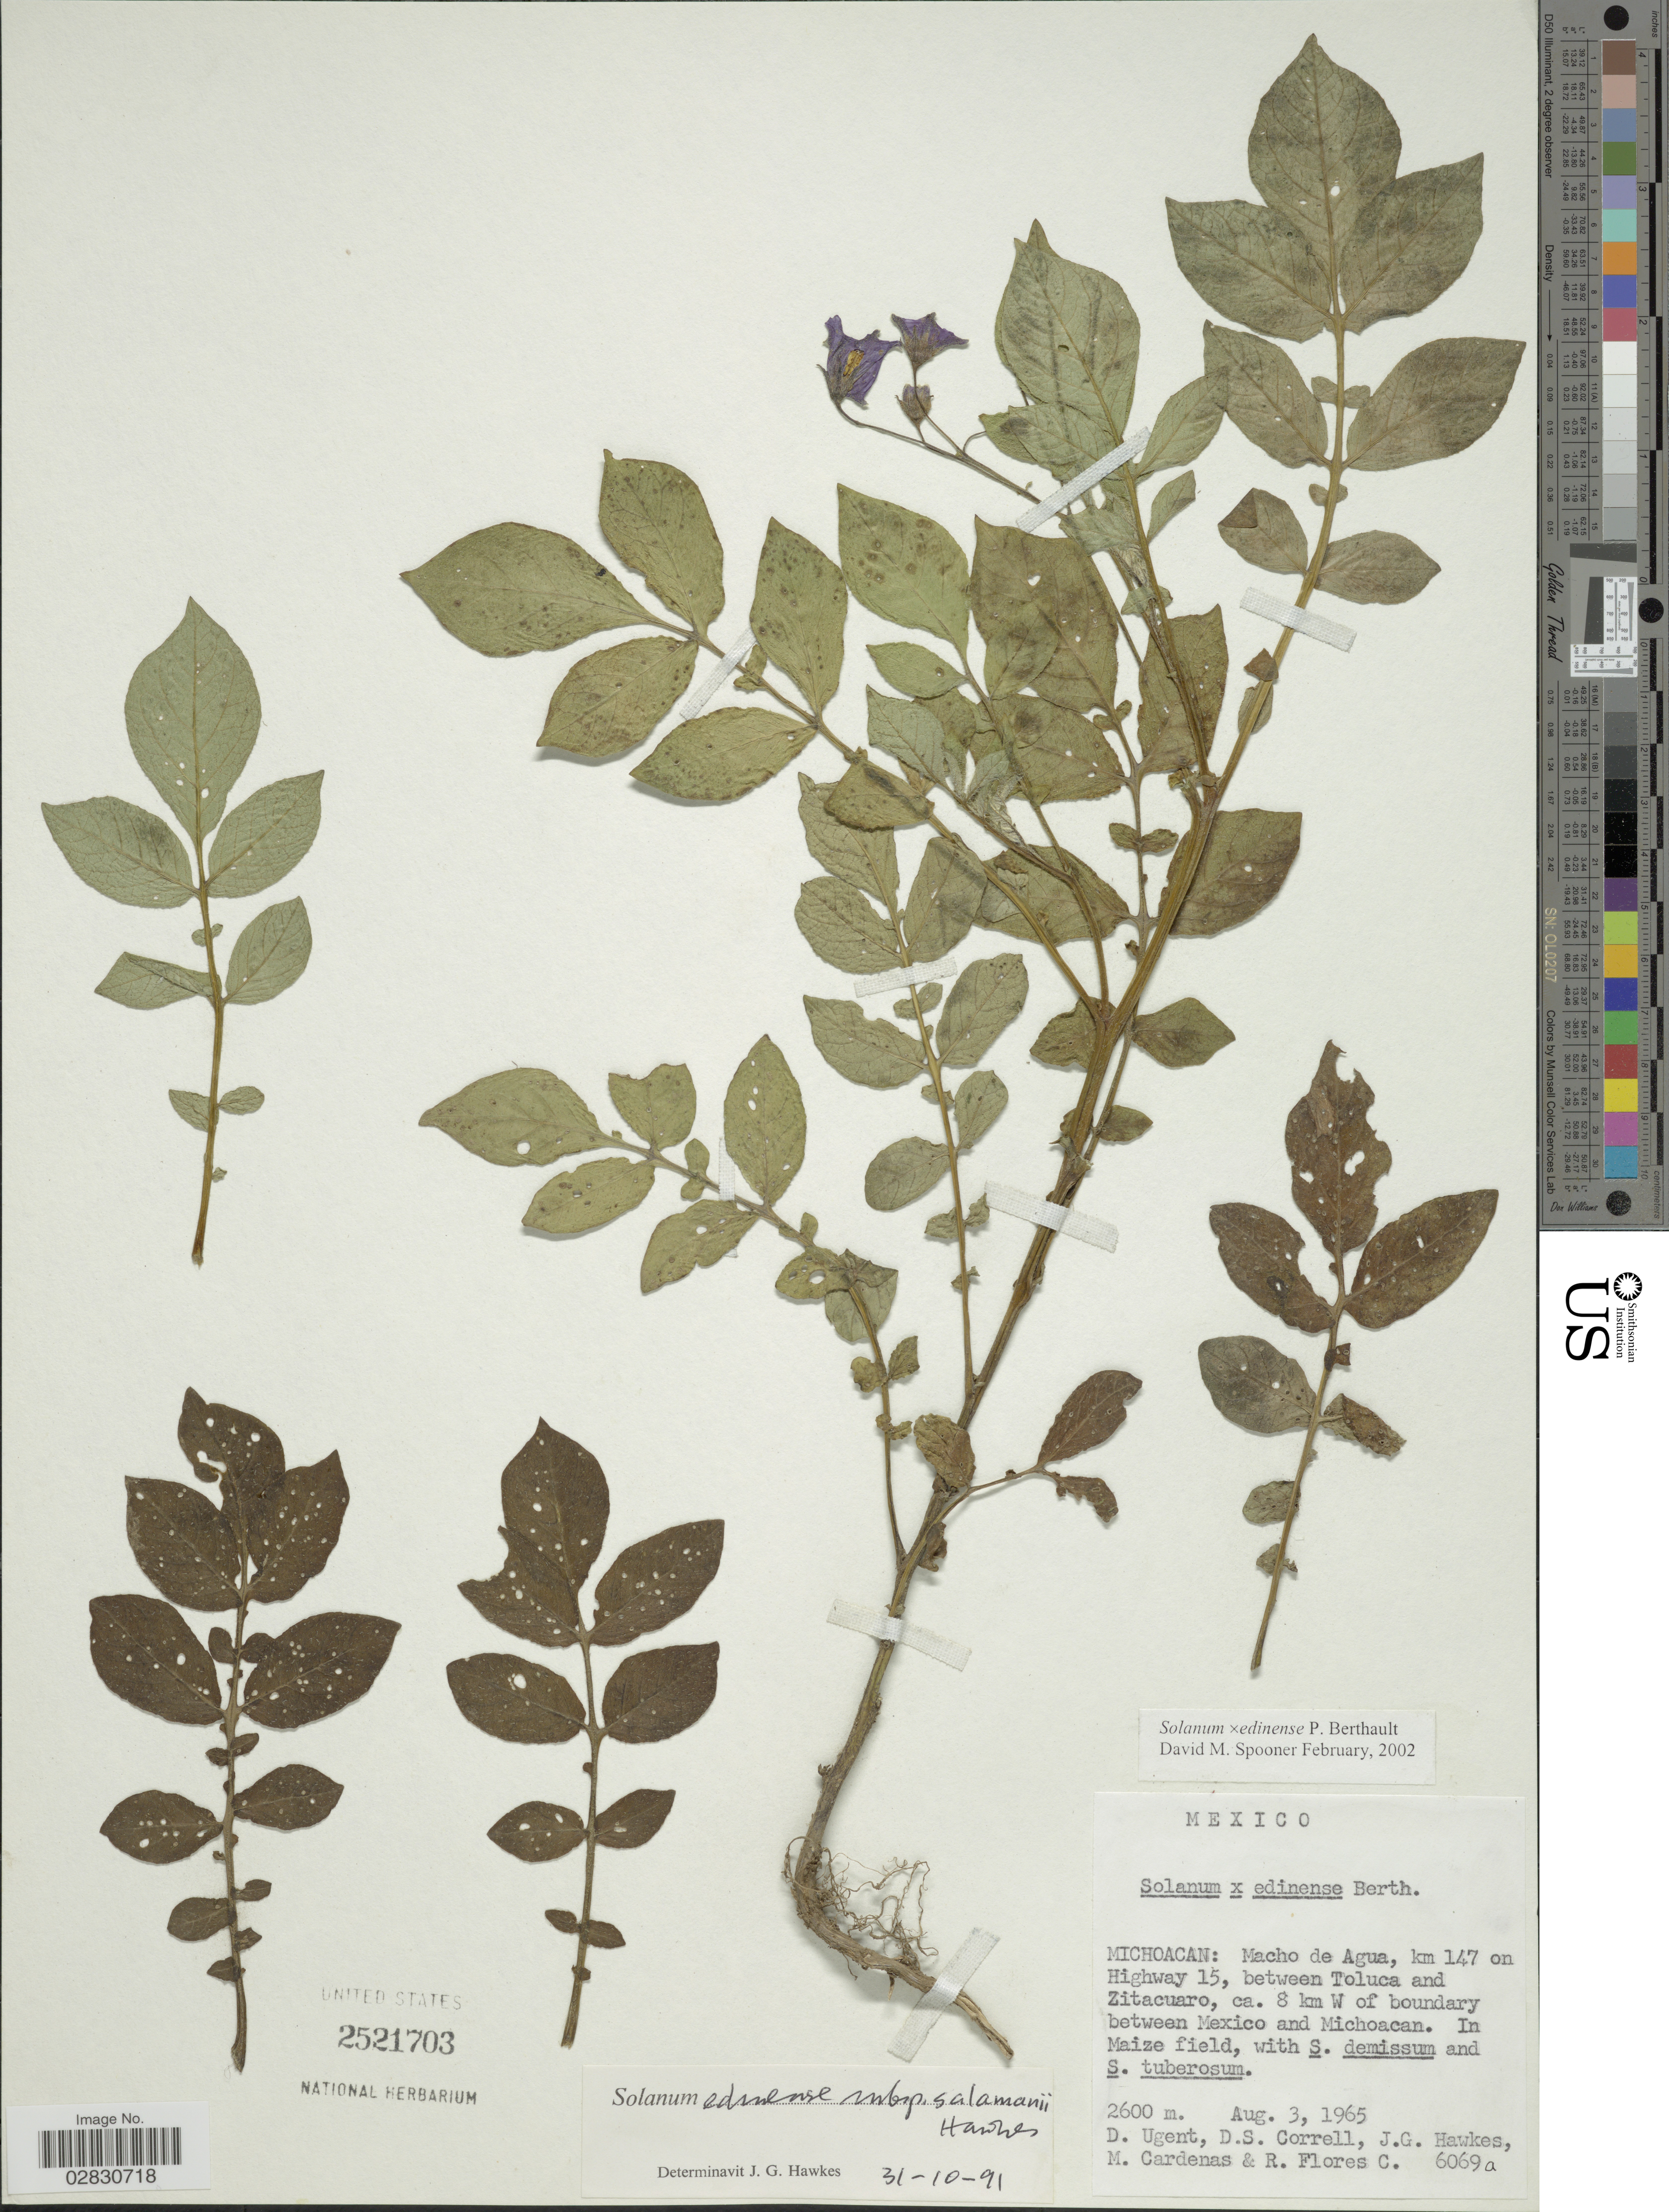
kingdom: Plantae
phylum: Tracheophyta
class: Magnoliopsida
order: Solanales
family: Solanaceae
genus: Solanum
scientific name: Solanum edinense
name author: Berthault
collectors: D. Ugent, D. S. Correll, J. Hawkes, M. Cárdenas & R. Flores-C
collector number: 6069a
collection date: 1965-08-03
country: Mexico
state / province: Michoacán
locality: Michoacan: Macho de Agua, km 147 on Highway 15, between Toluca and Zitacuaro, ca. 8 km W of boundary between Mexico and Michoacan.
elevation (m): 2600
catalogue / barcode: US 2521703